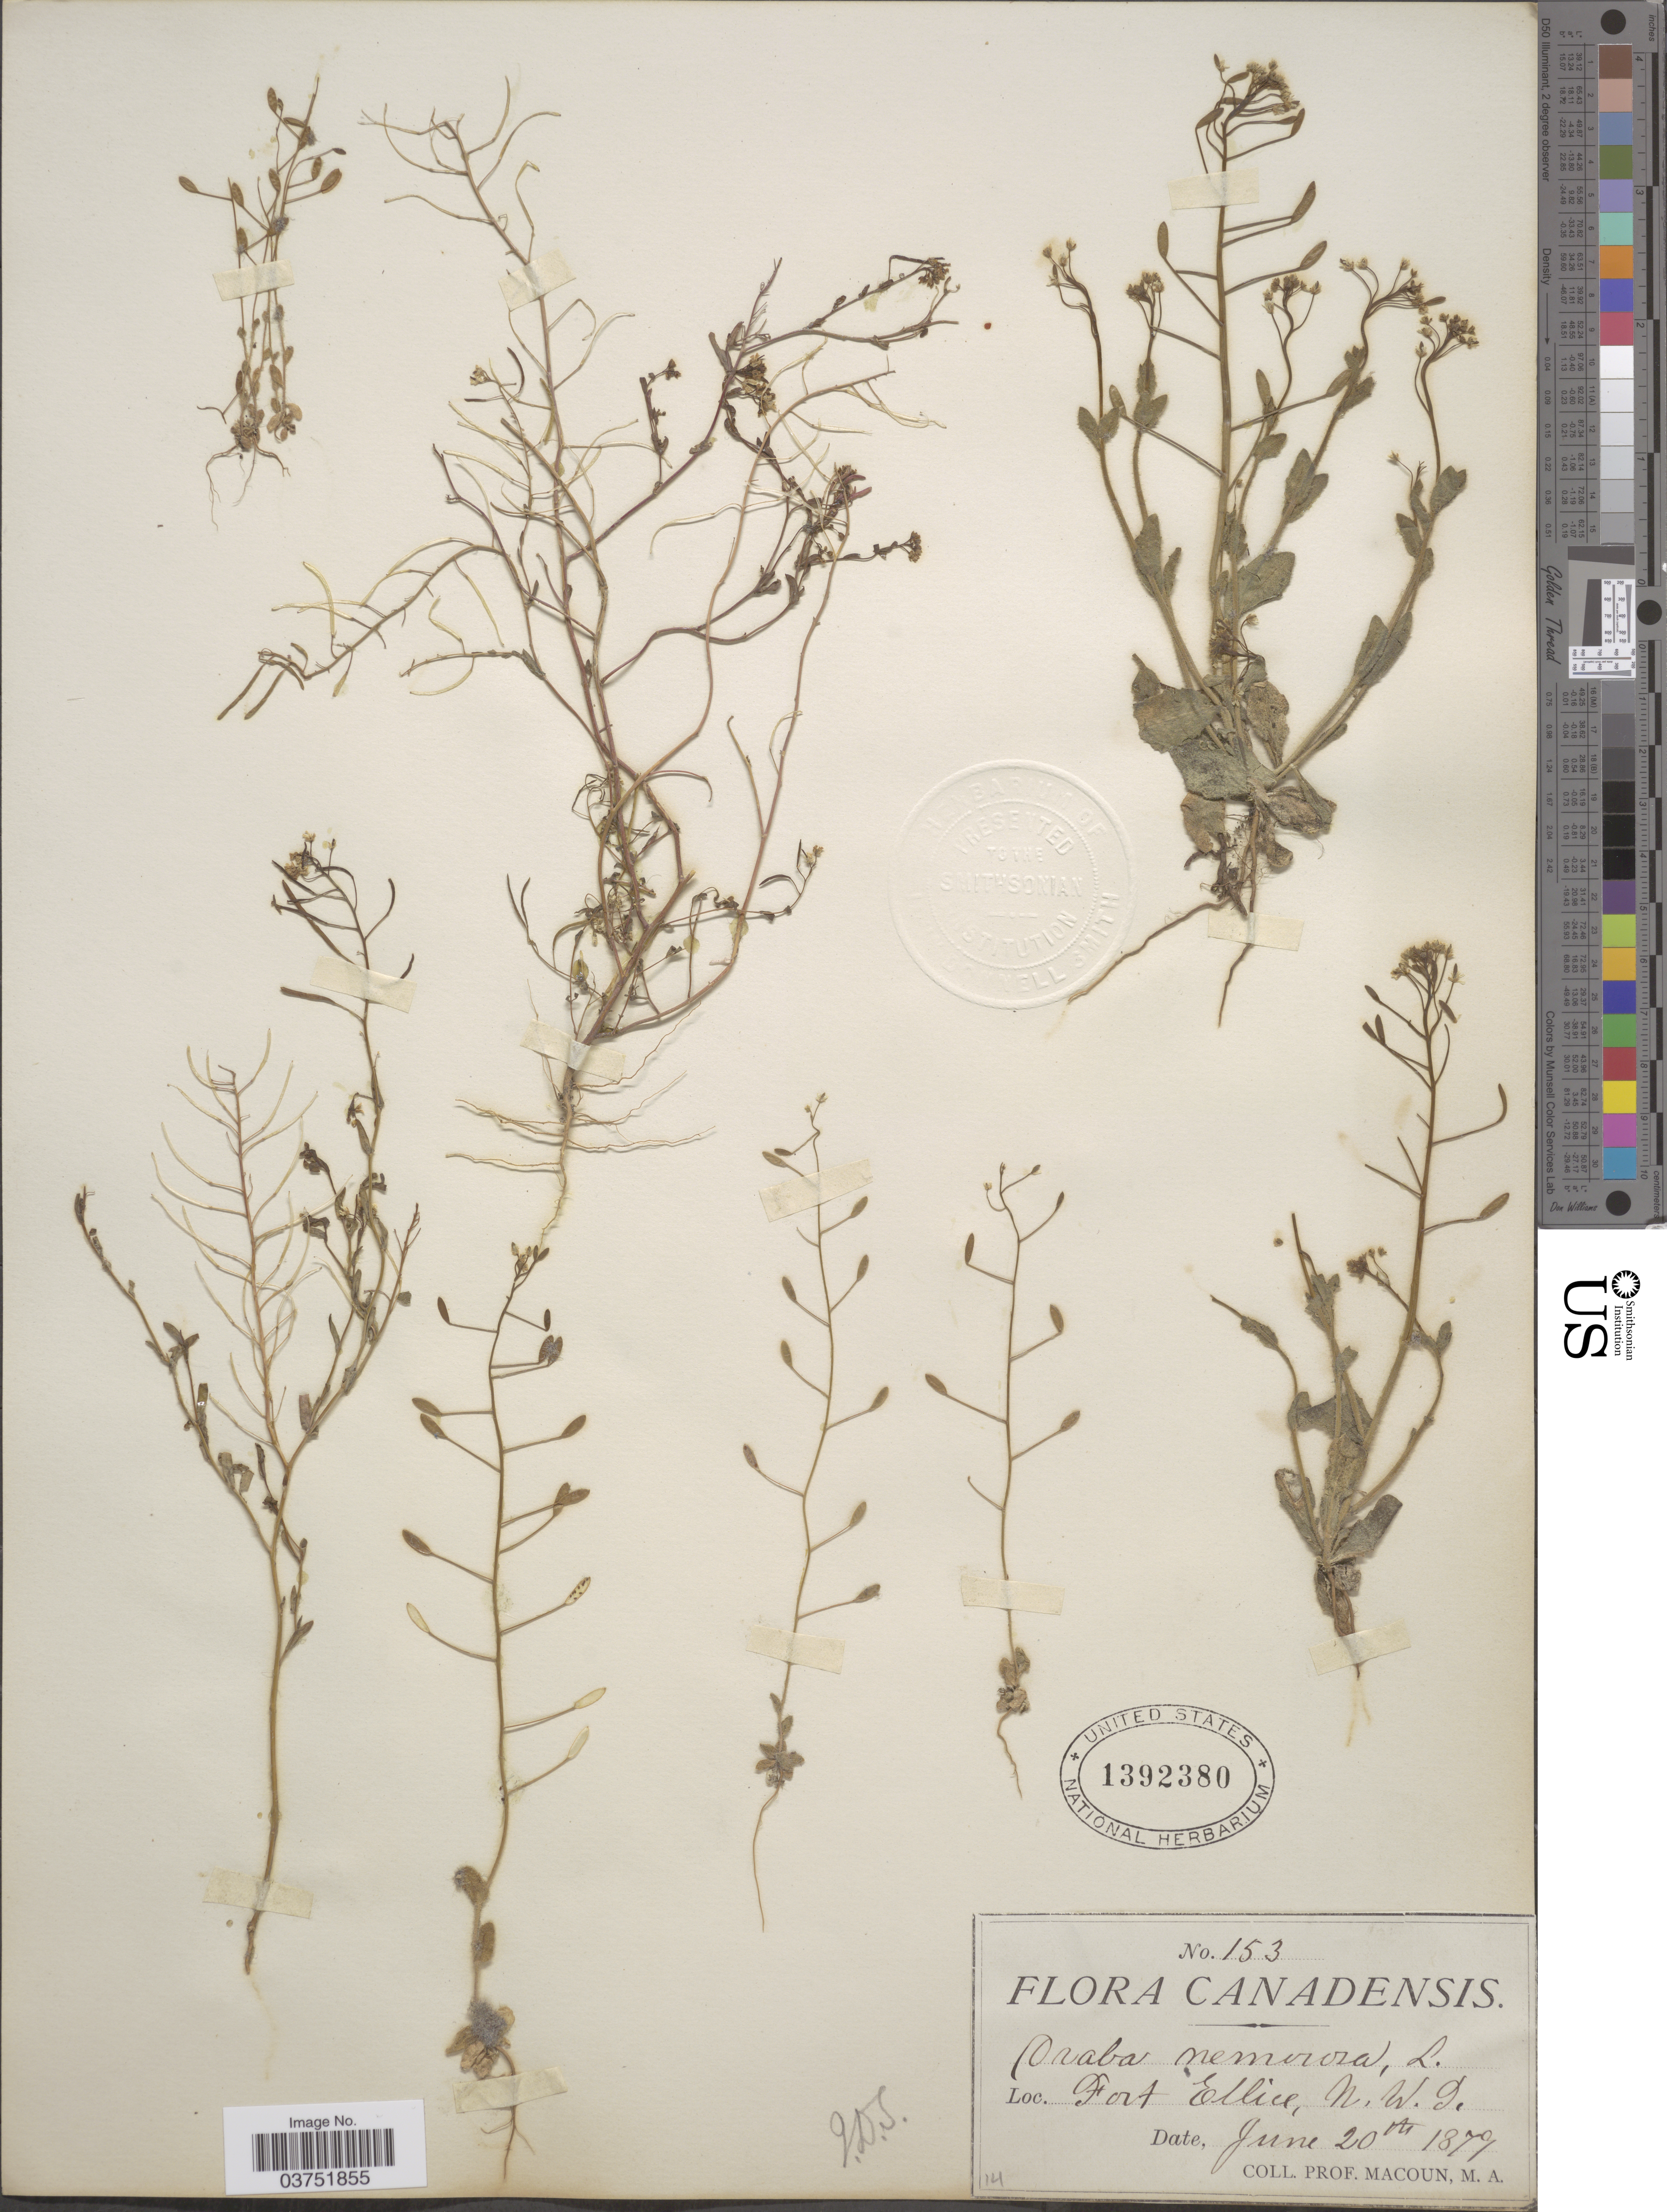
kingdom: Plantae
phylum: Tracheophyta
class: Magnoliopsida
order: Brassicales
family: Brassicaceae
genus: Draba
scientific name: Draba nemorosa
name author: L.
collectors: M. Macoun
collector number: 153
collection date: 1879-06-20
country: Canada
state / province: Northwest Territories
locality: Fort Ellice.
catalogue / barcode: US 1392380